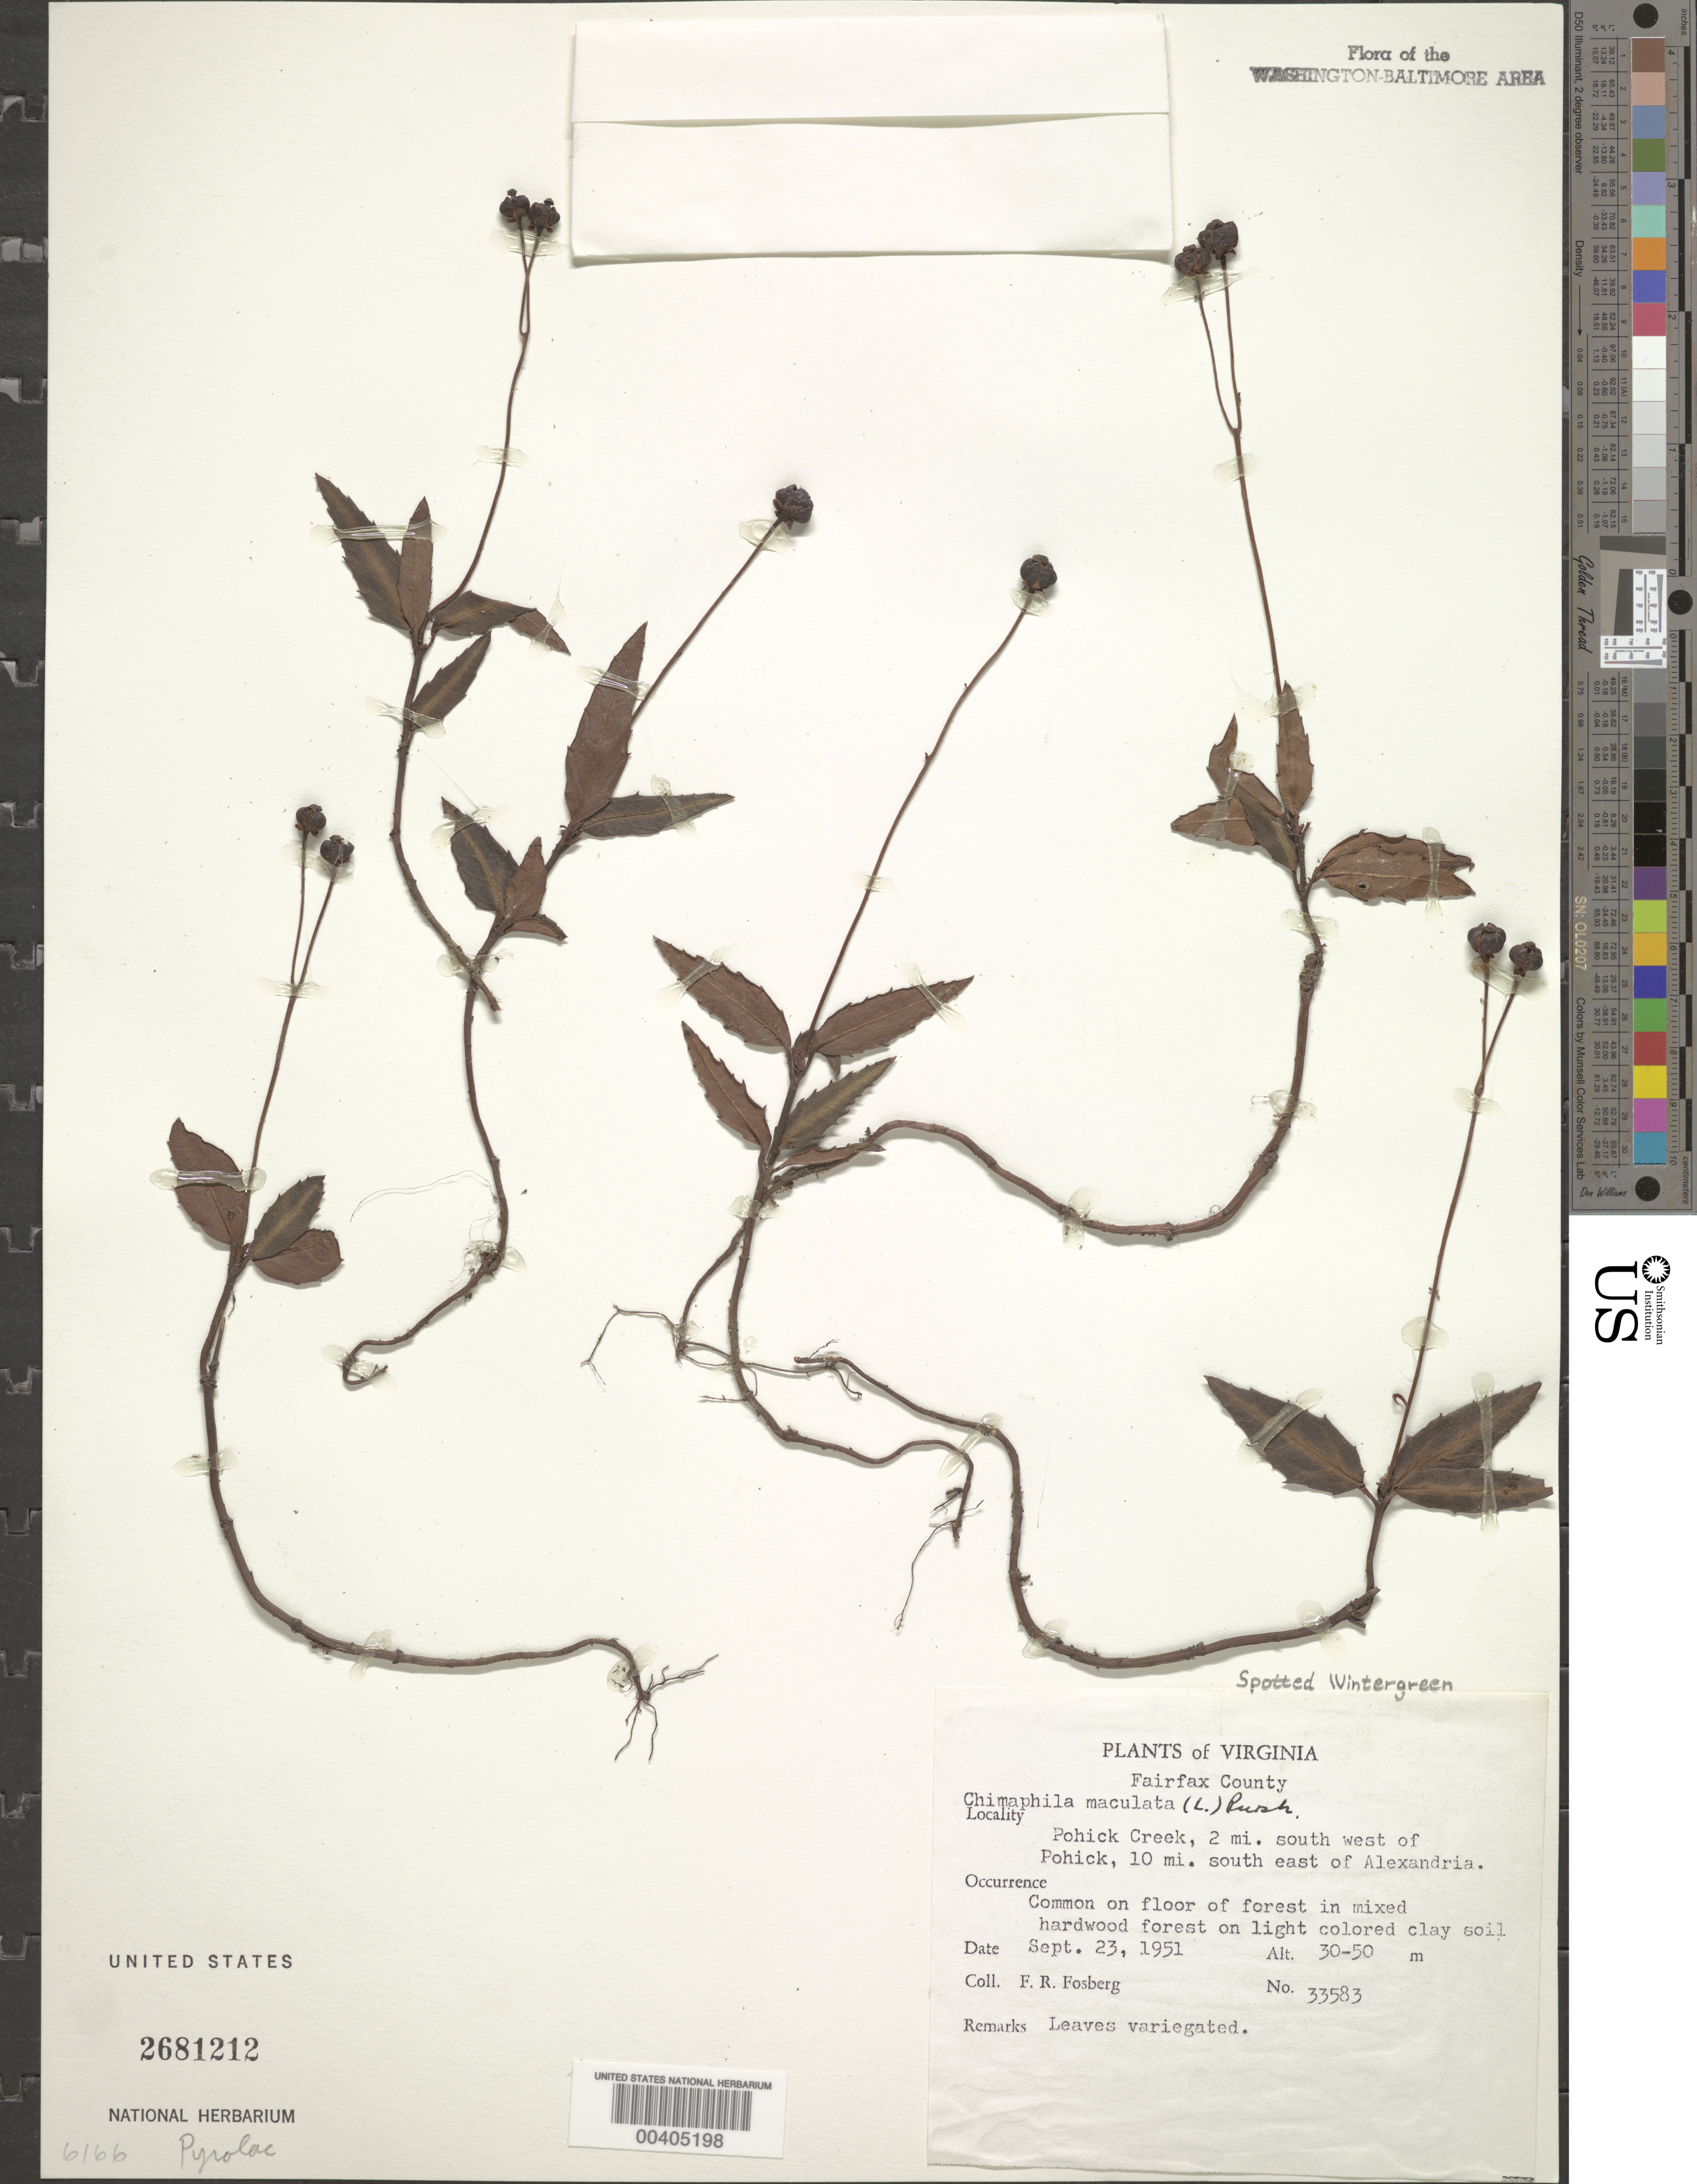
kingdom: Plantae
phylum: Tracheophyta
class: Magnoliopsida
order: Ericales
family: Ericaceae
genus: Chimaphila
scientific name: Chimaphila maculata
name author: (L.) Pursh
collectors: F. R. Fosberg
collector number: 335483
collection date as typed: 23 Sep 1951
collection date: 1951-09-23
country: United States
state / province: Virginia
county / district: Fairfax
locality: Pohick Creek, southwest of Pohick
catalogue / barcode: US 2681212